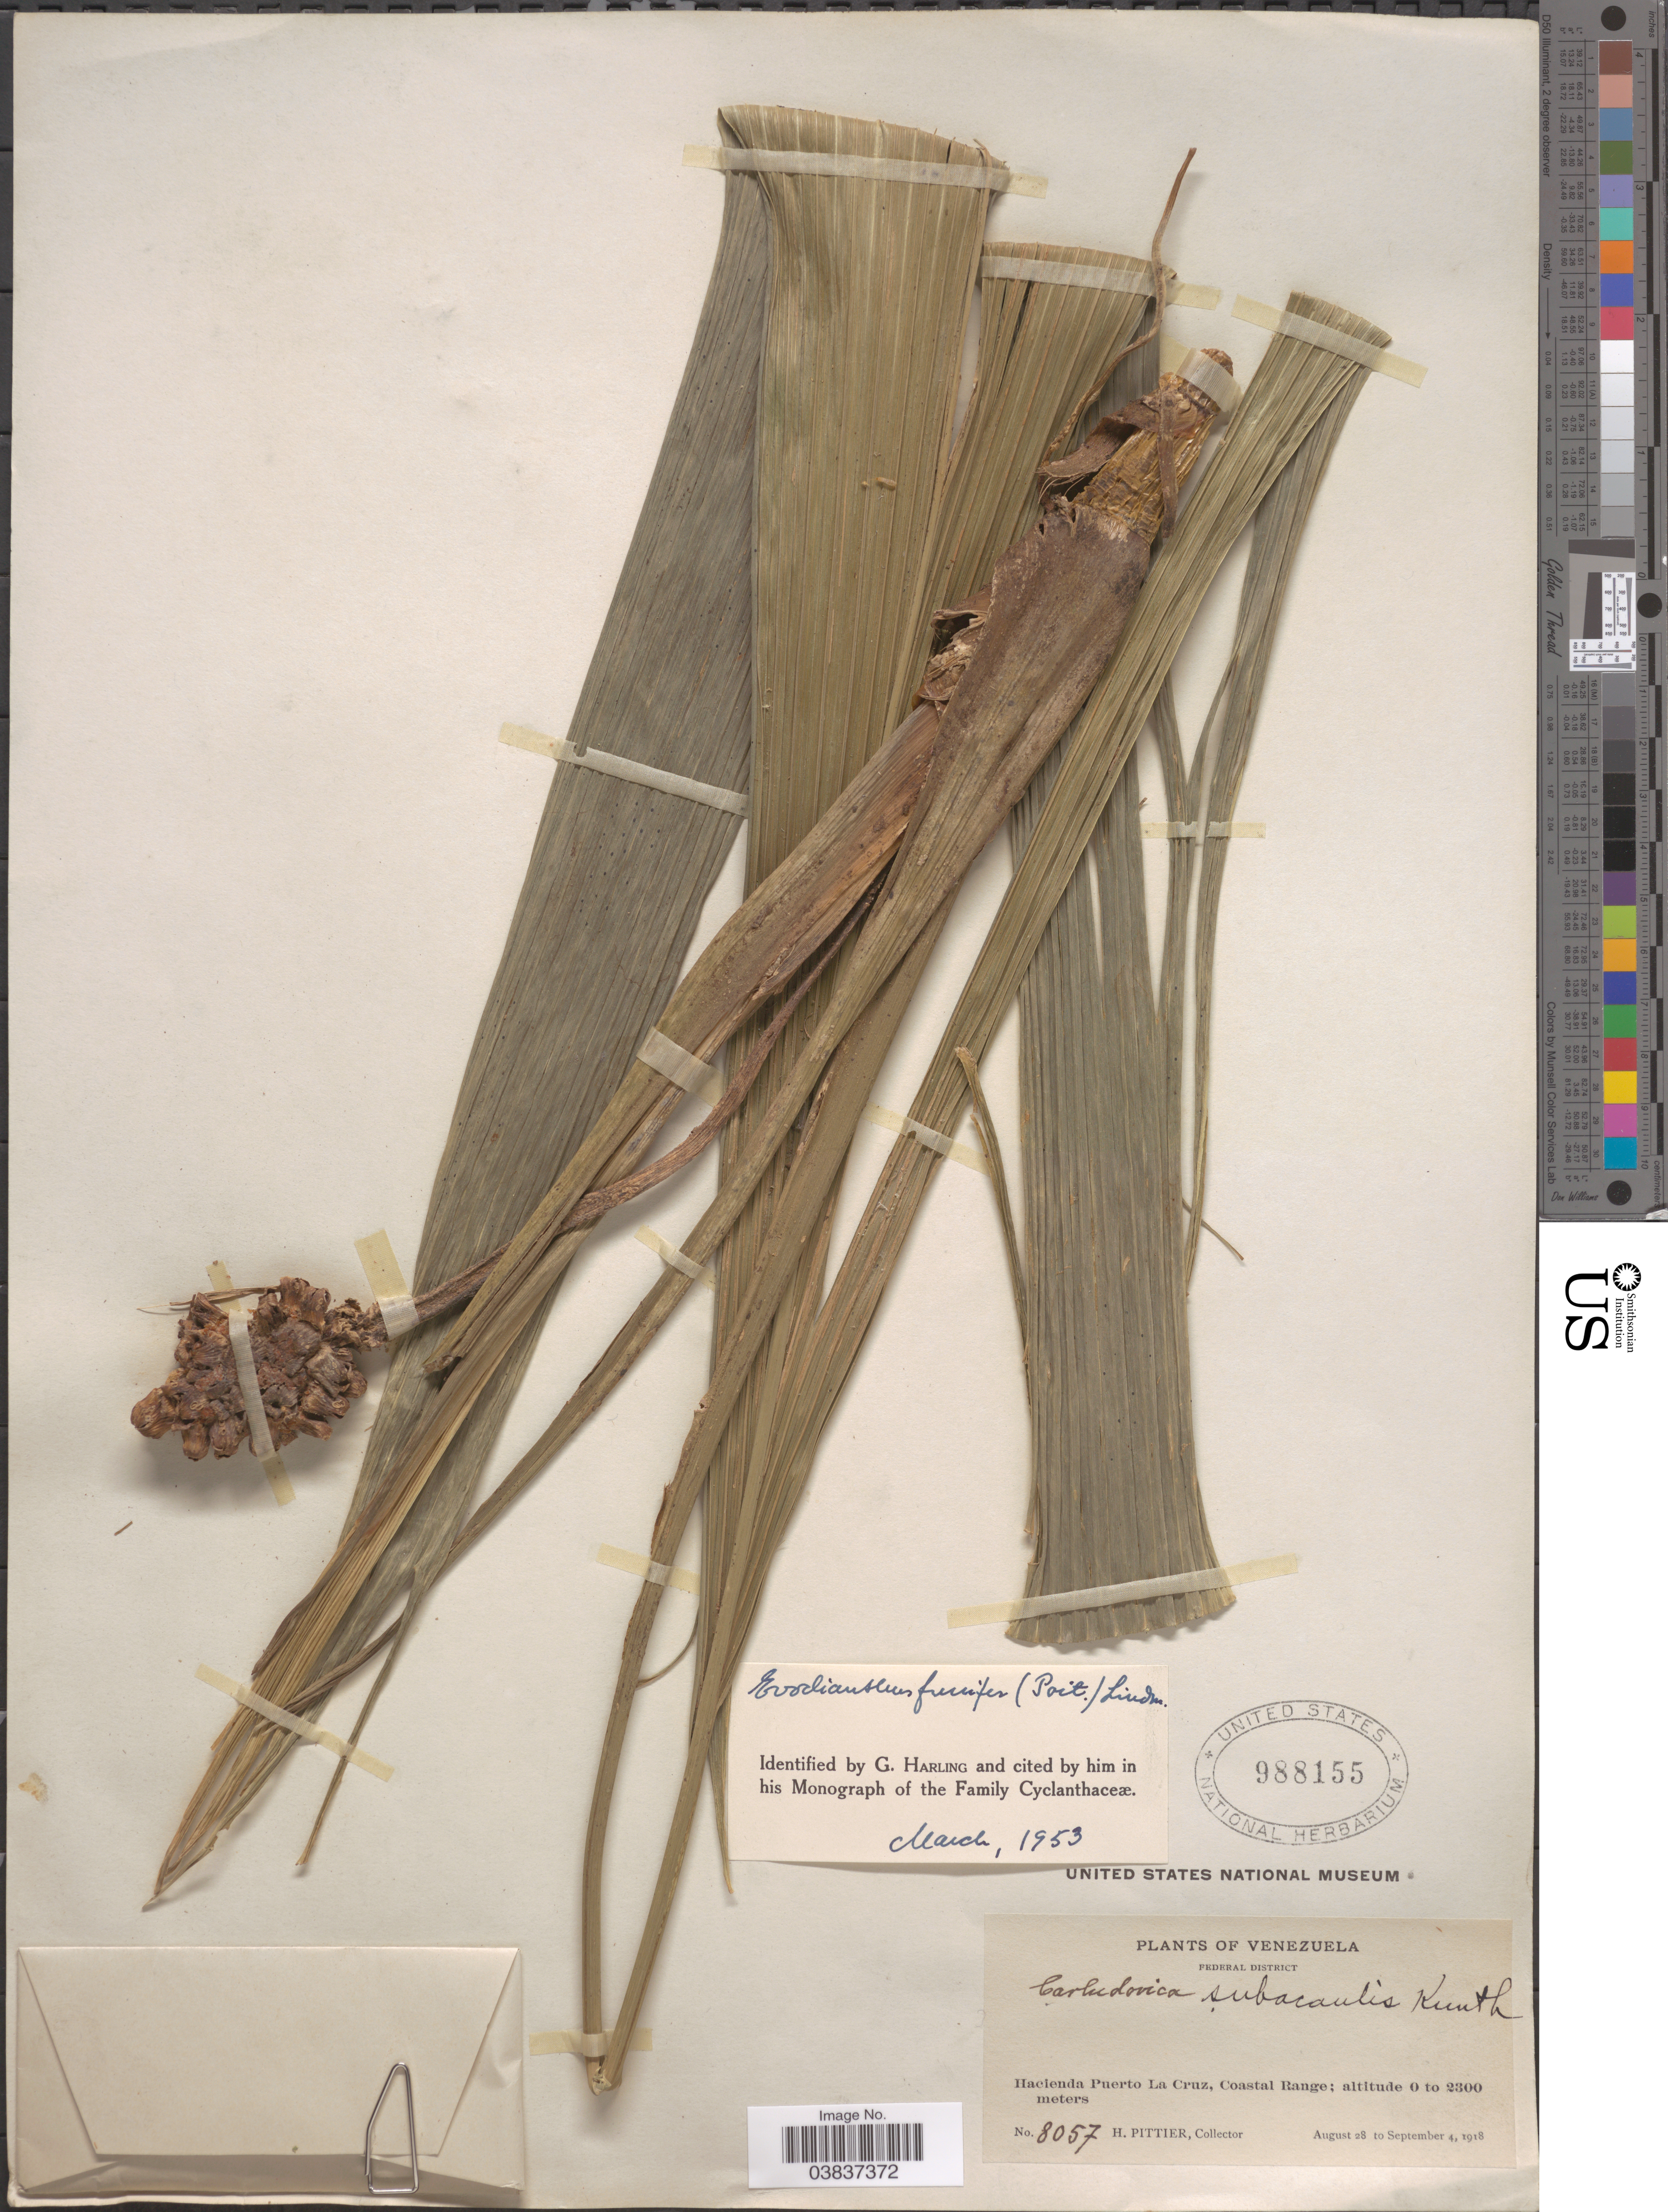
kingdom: Plantae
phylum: Tracheophyta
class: Liliopsida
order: Pandanales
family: Cyclanthaceae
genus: Evodianthus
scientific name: Evodianthus funifer subsp. funifer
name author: (Poit.) Lindm.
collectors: H. F. Pittier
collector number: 8057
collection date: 1918-08-28/1918-09-04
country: Venezuela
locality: Federal District. Hacienda Puerto La Cruz, Coastal Range.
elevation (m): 0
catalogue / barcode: US 988155